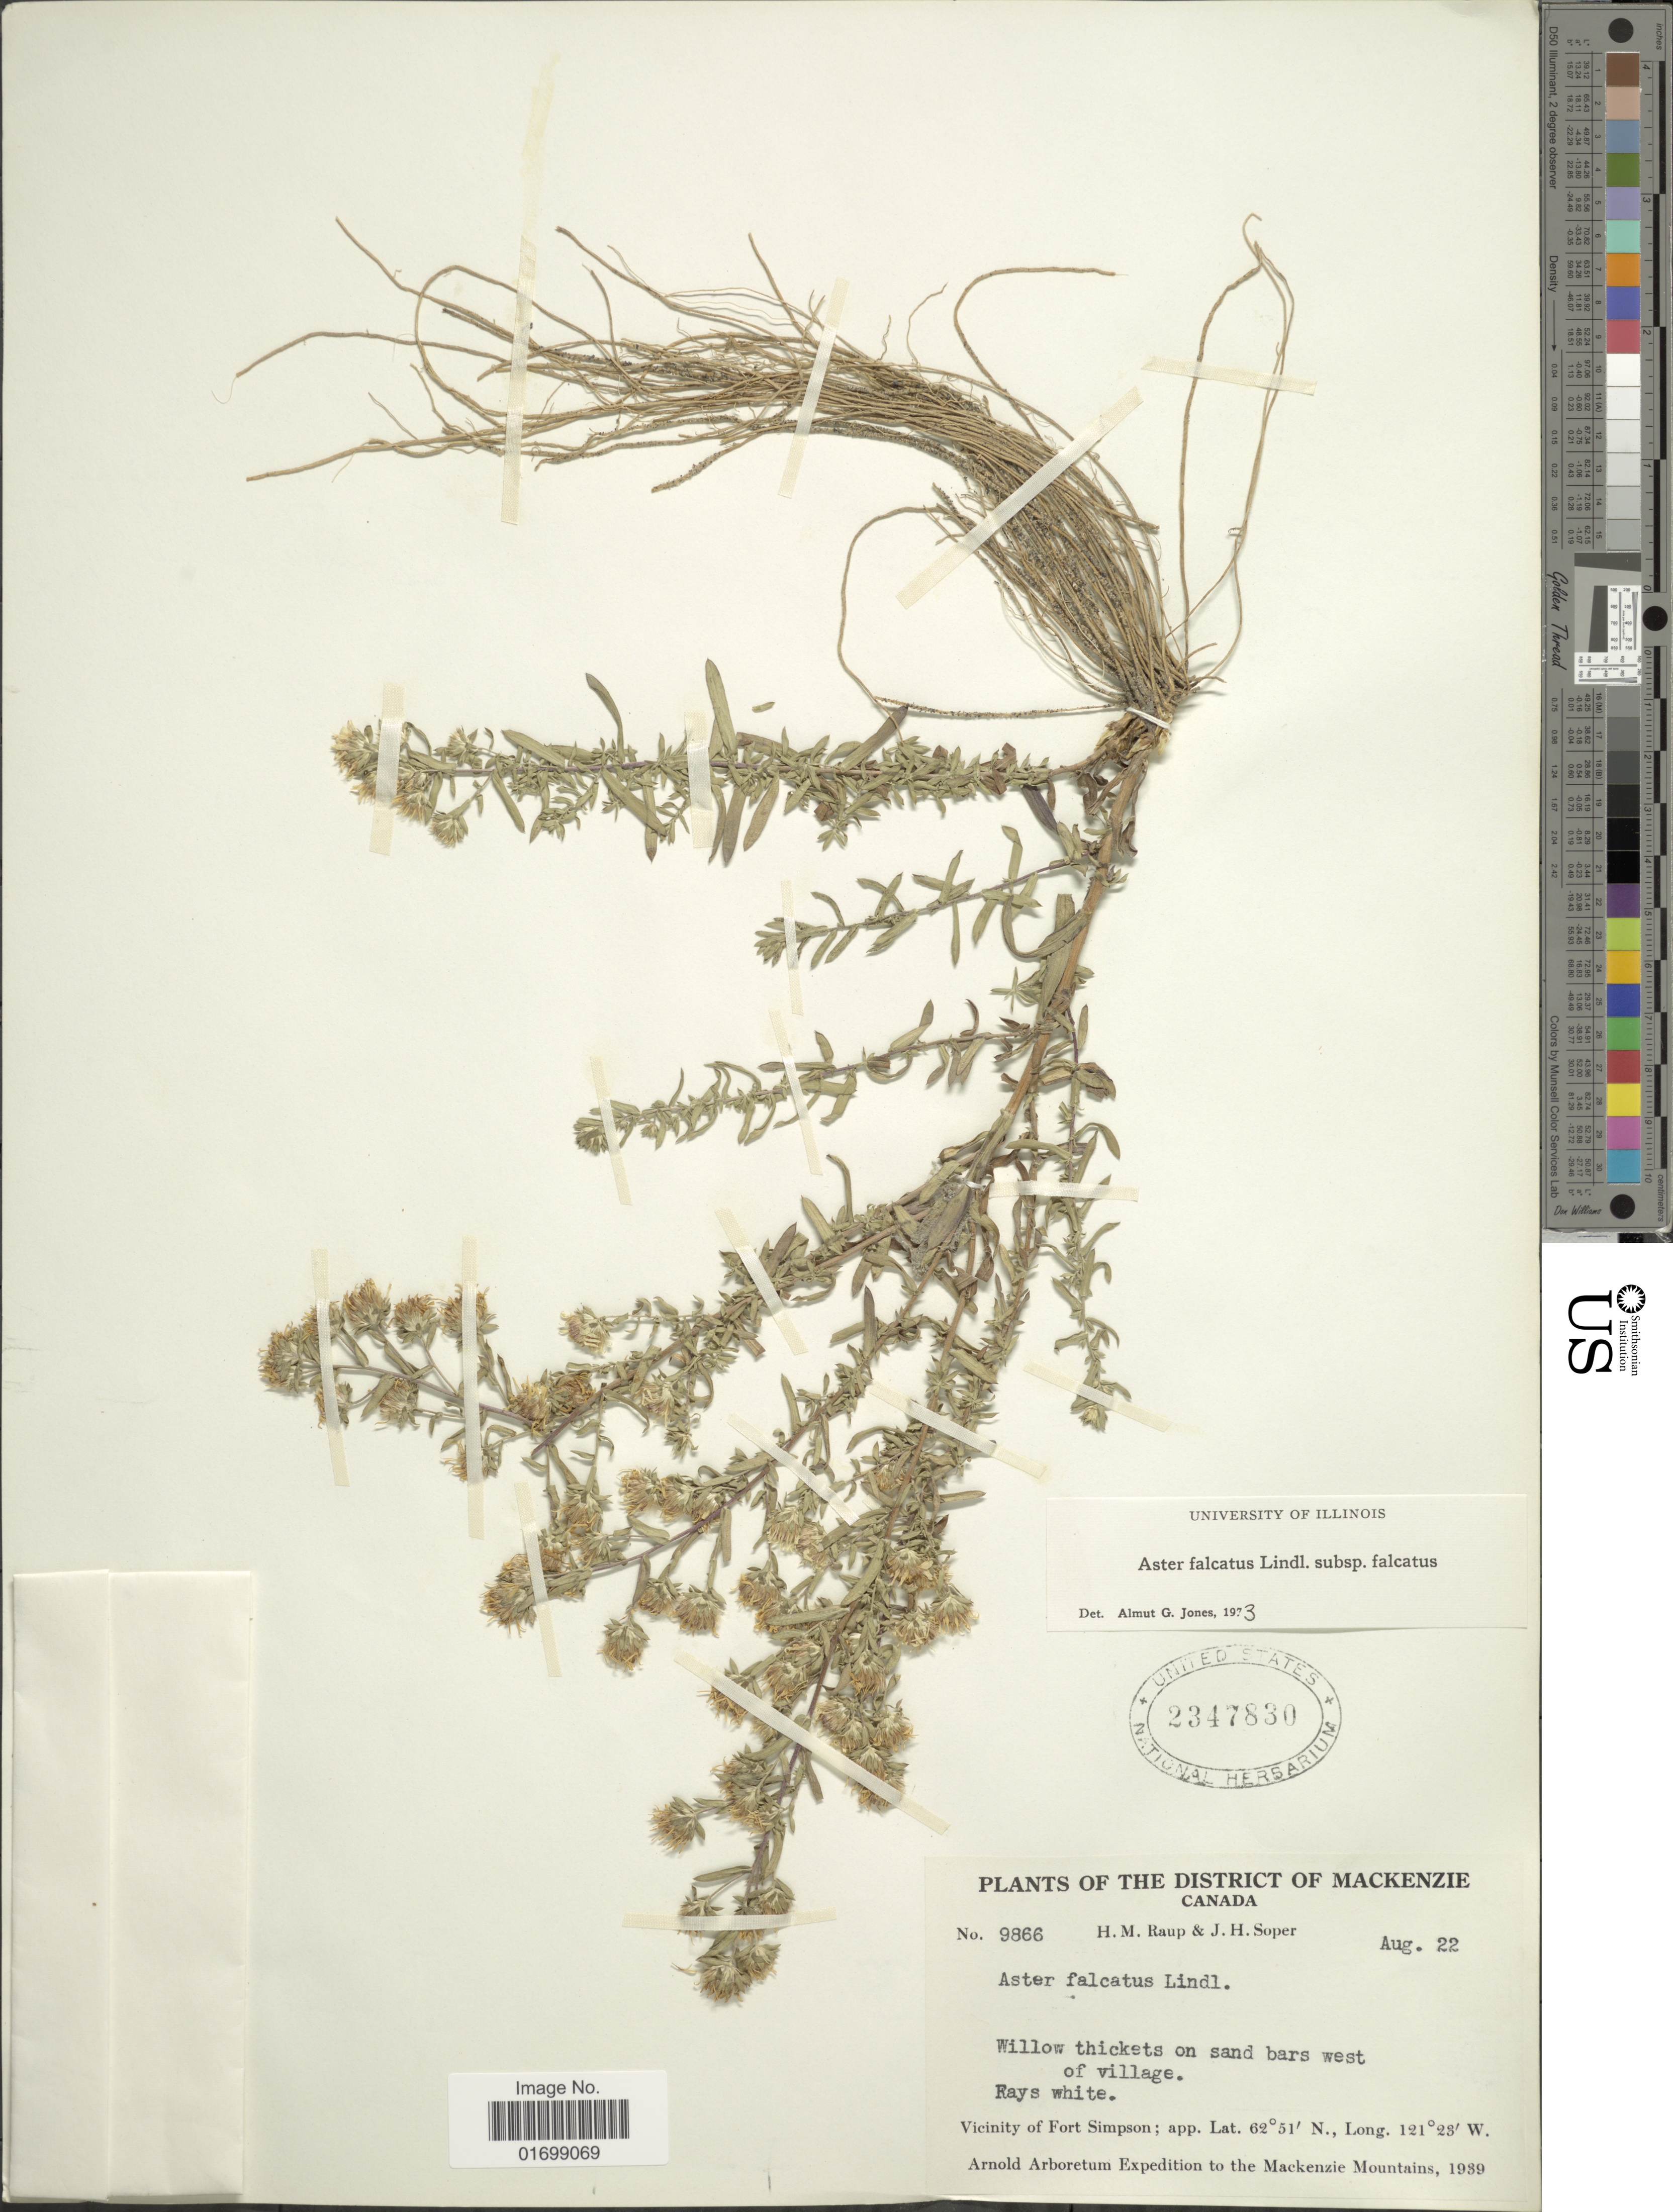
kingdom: Plantae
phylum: Tracheophyta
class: Magnoliopsida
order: Asterales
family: Asteraceae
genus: Symphyotrichum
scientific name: Symphyotrichum falcatum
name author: (Lindl. ex Lindl.) G.L. Nesom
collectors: H. Raup & J. H. Soper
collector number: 9866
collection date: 1939-08-22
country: Canada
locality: District of Mackenzie, willow thickets on sand bars west of village, vicinity of Fort Simpson.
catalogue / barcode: US 2347830